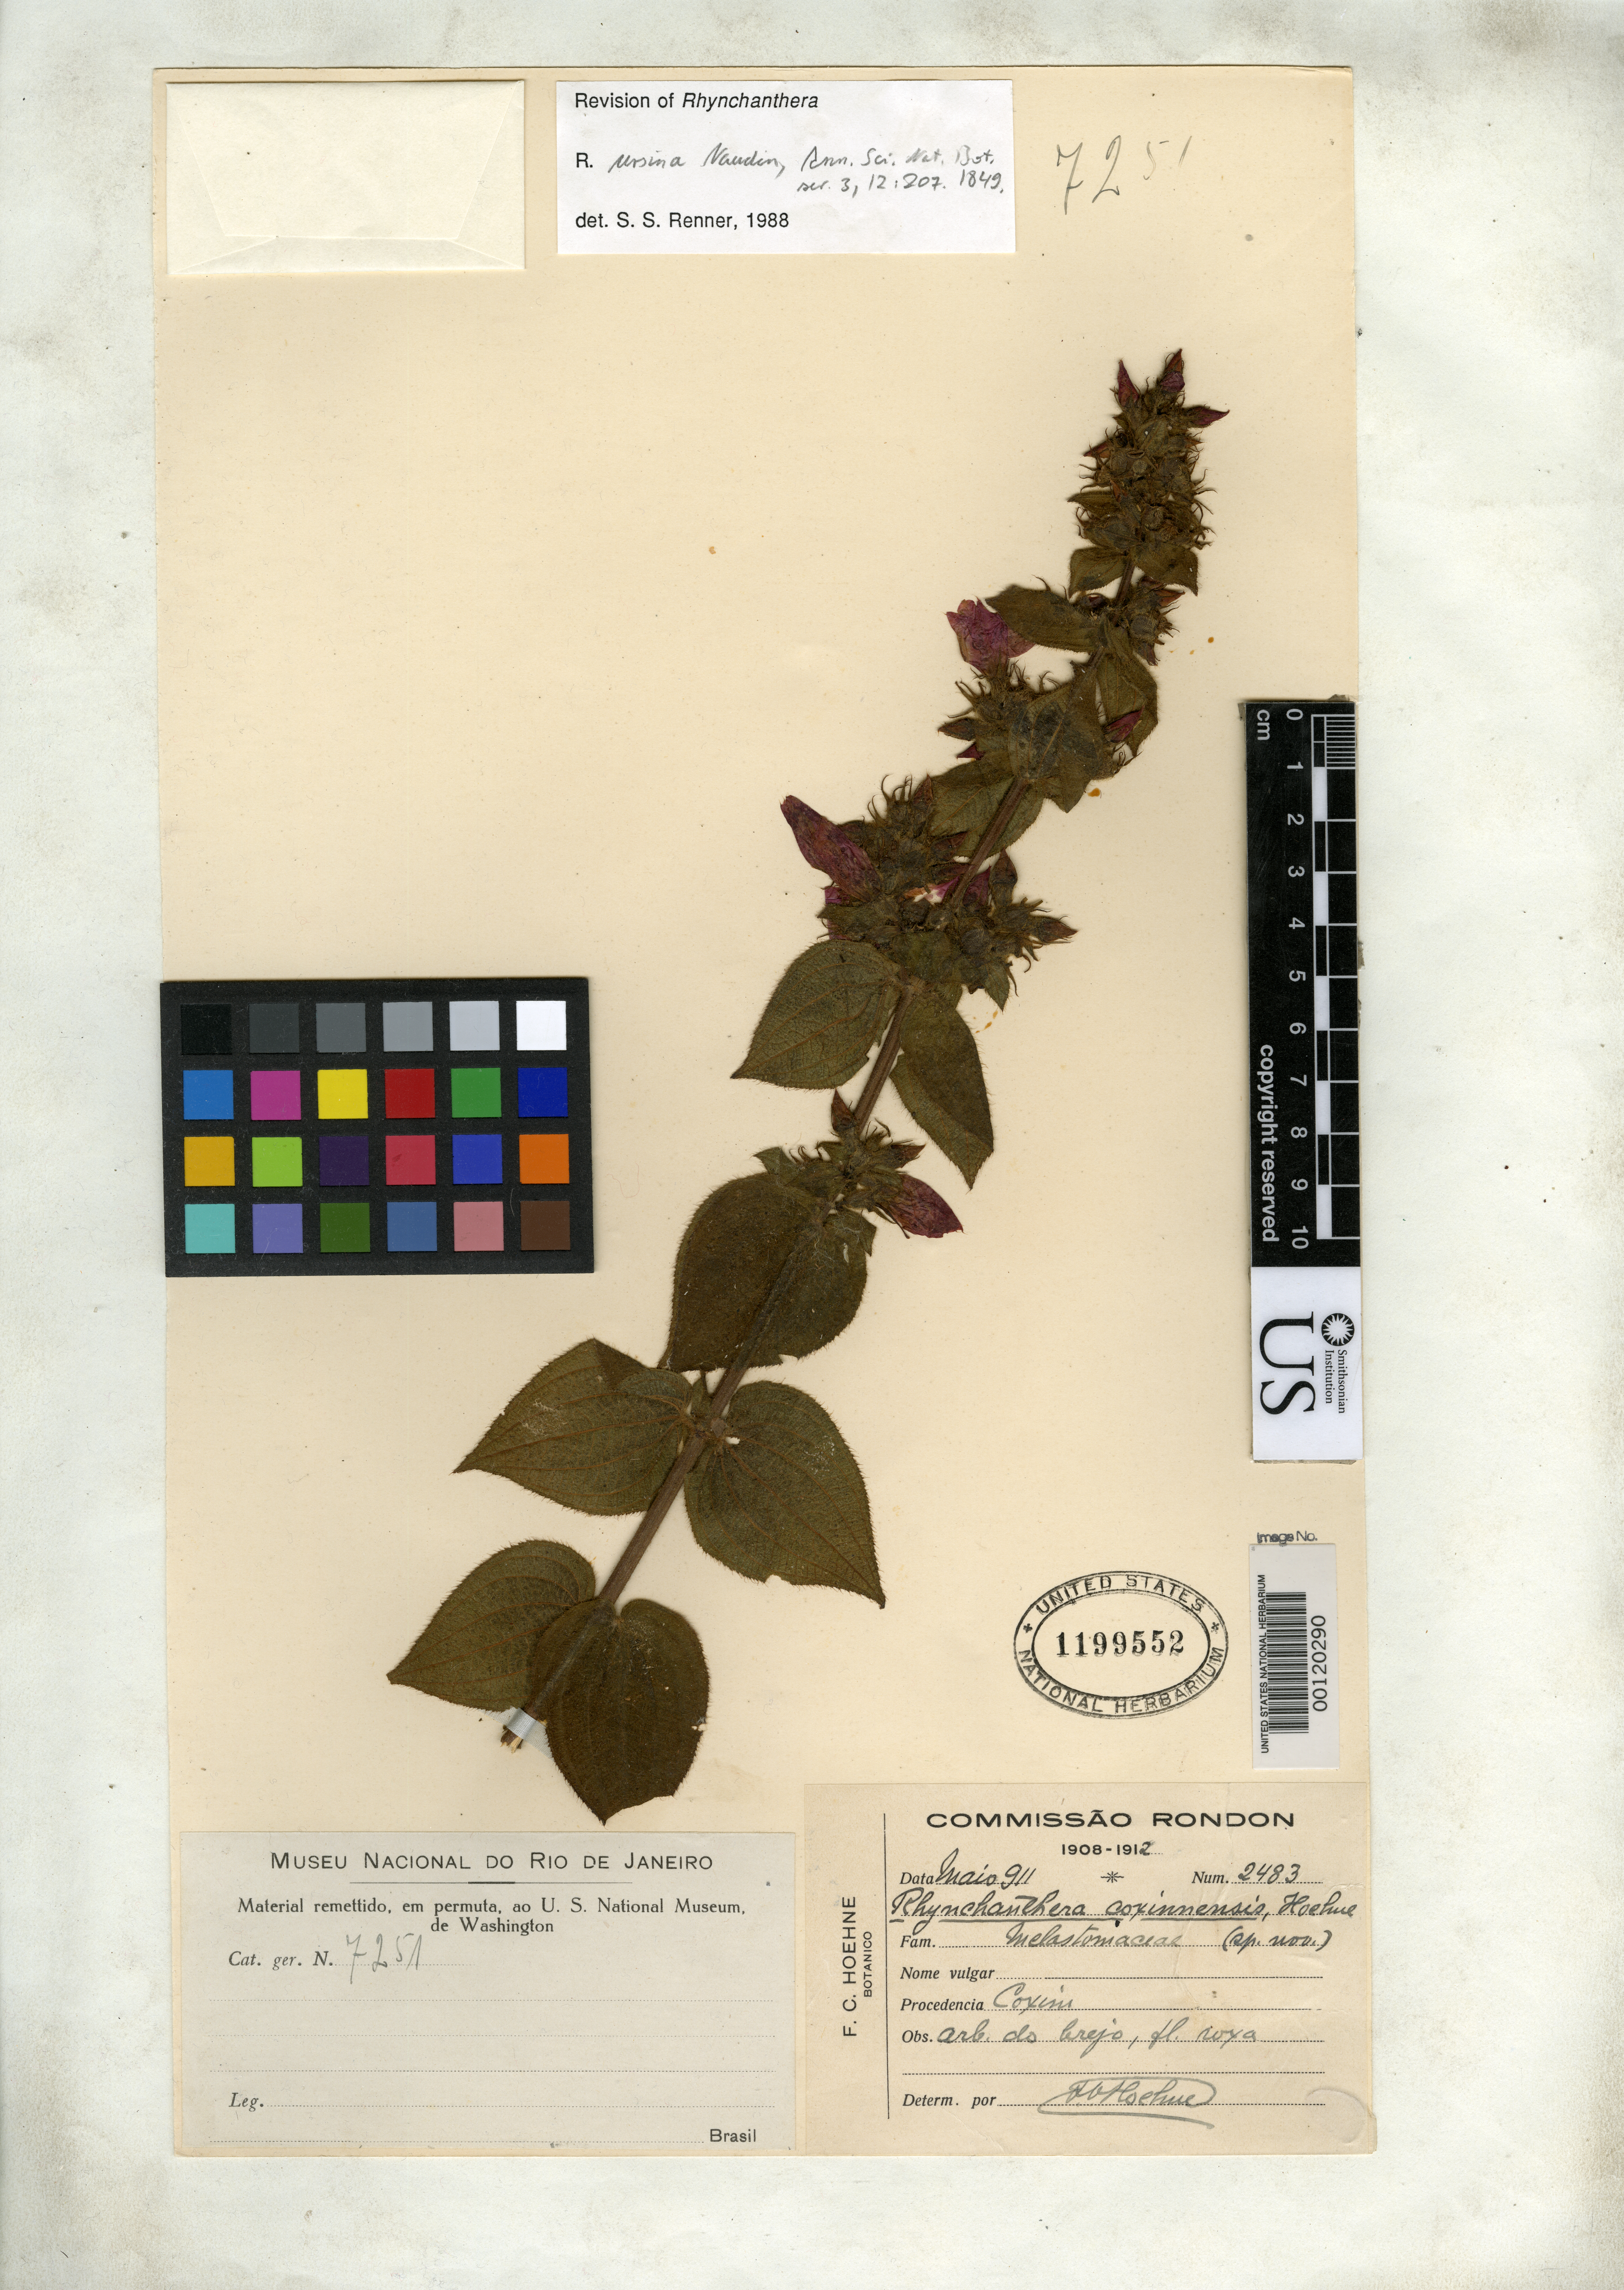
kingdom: Plantae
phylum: Tracheophyta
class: Magnoliopsida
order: Myrtales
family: Melastomataceae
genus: Rhynchanthera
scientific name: Rhynchanthera coxinnensis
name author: Hoehne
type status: Syntype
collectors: F. C. Hoehne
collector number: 2483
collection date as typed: May 1911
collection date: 1911-05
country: Brazil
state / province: Mato Grosso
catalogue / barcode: US 1199552